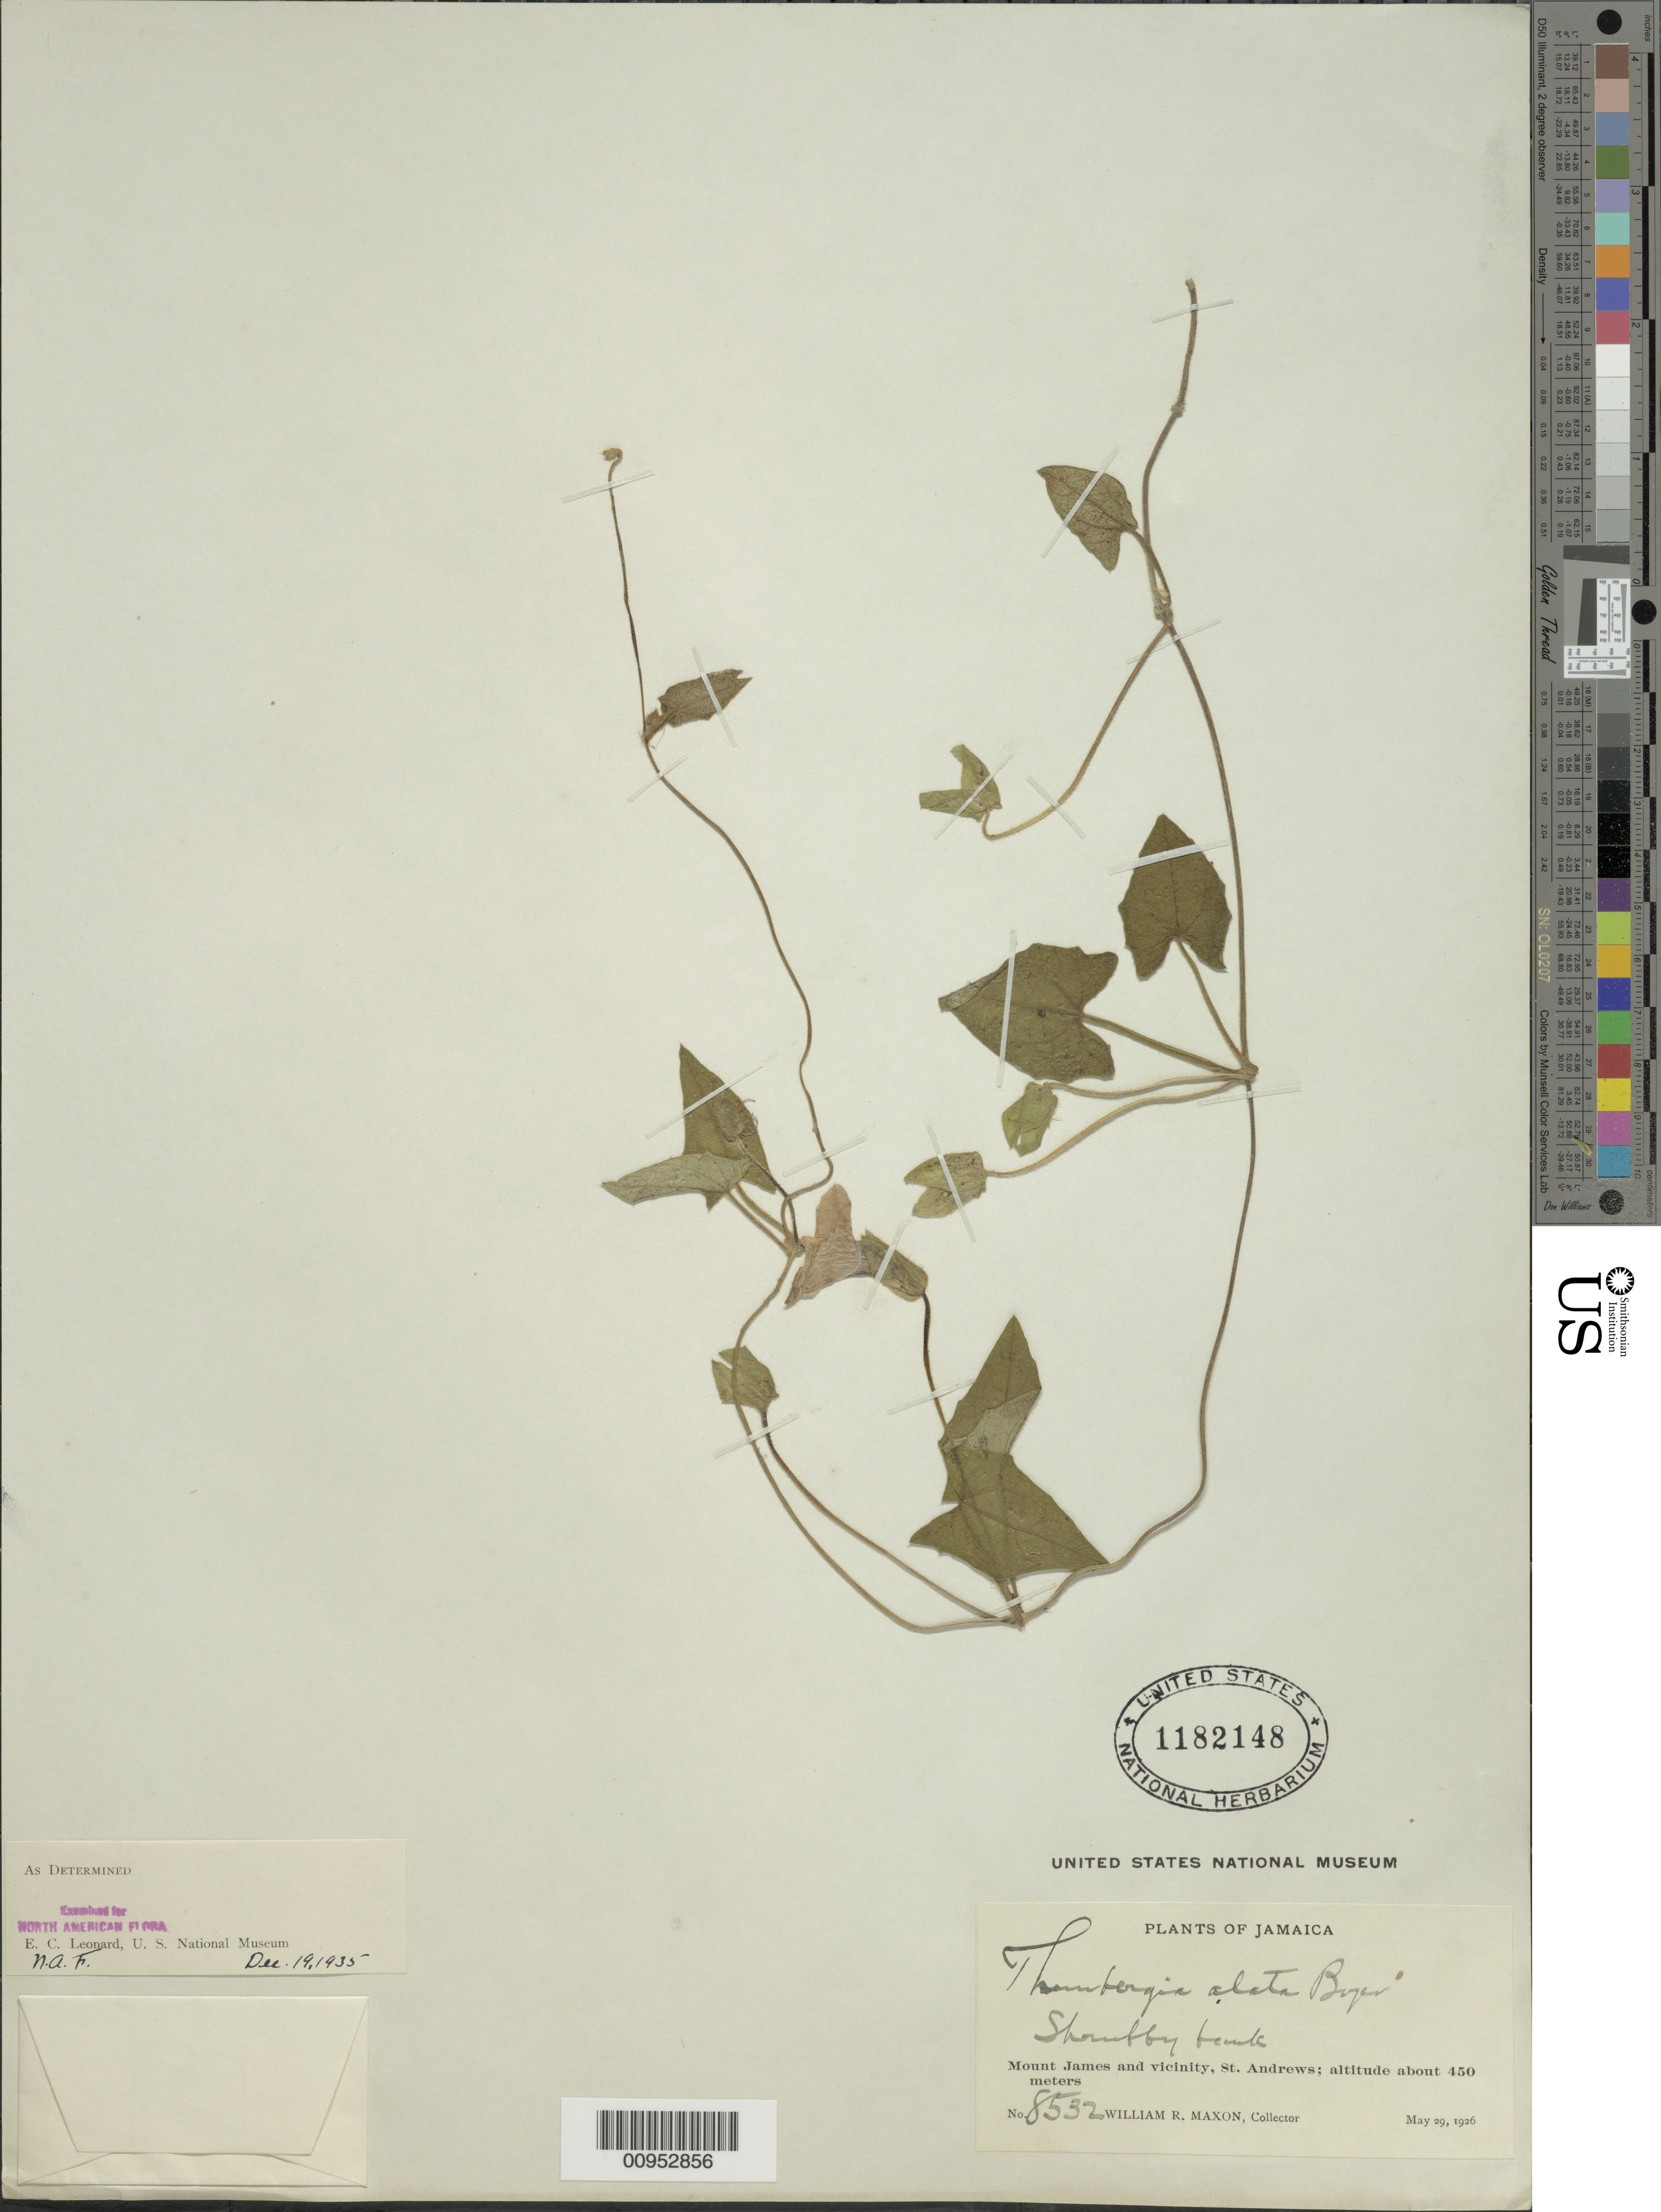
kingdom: Plantae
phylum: Tracheophyta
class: Magnoliopsida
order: Lamiales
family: Acanthaceae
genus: Thunbergia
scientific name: Thunbergia alata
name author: Bojer ex Sims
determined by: Leonard, Emery C., (US)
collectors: W. R. Maxon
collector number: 8532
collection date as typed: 29 May 1926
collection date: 1926-05-29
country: Jamaica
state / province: Saint Andrew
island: Jamaica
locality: Mount James and vicinity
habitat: Shrubby bank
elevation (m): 450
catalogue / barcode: US 1182148